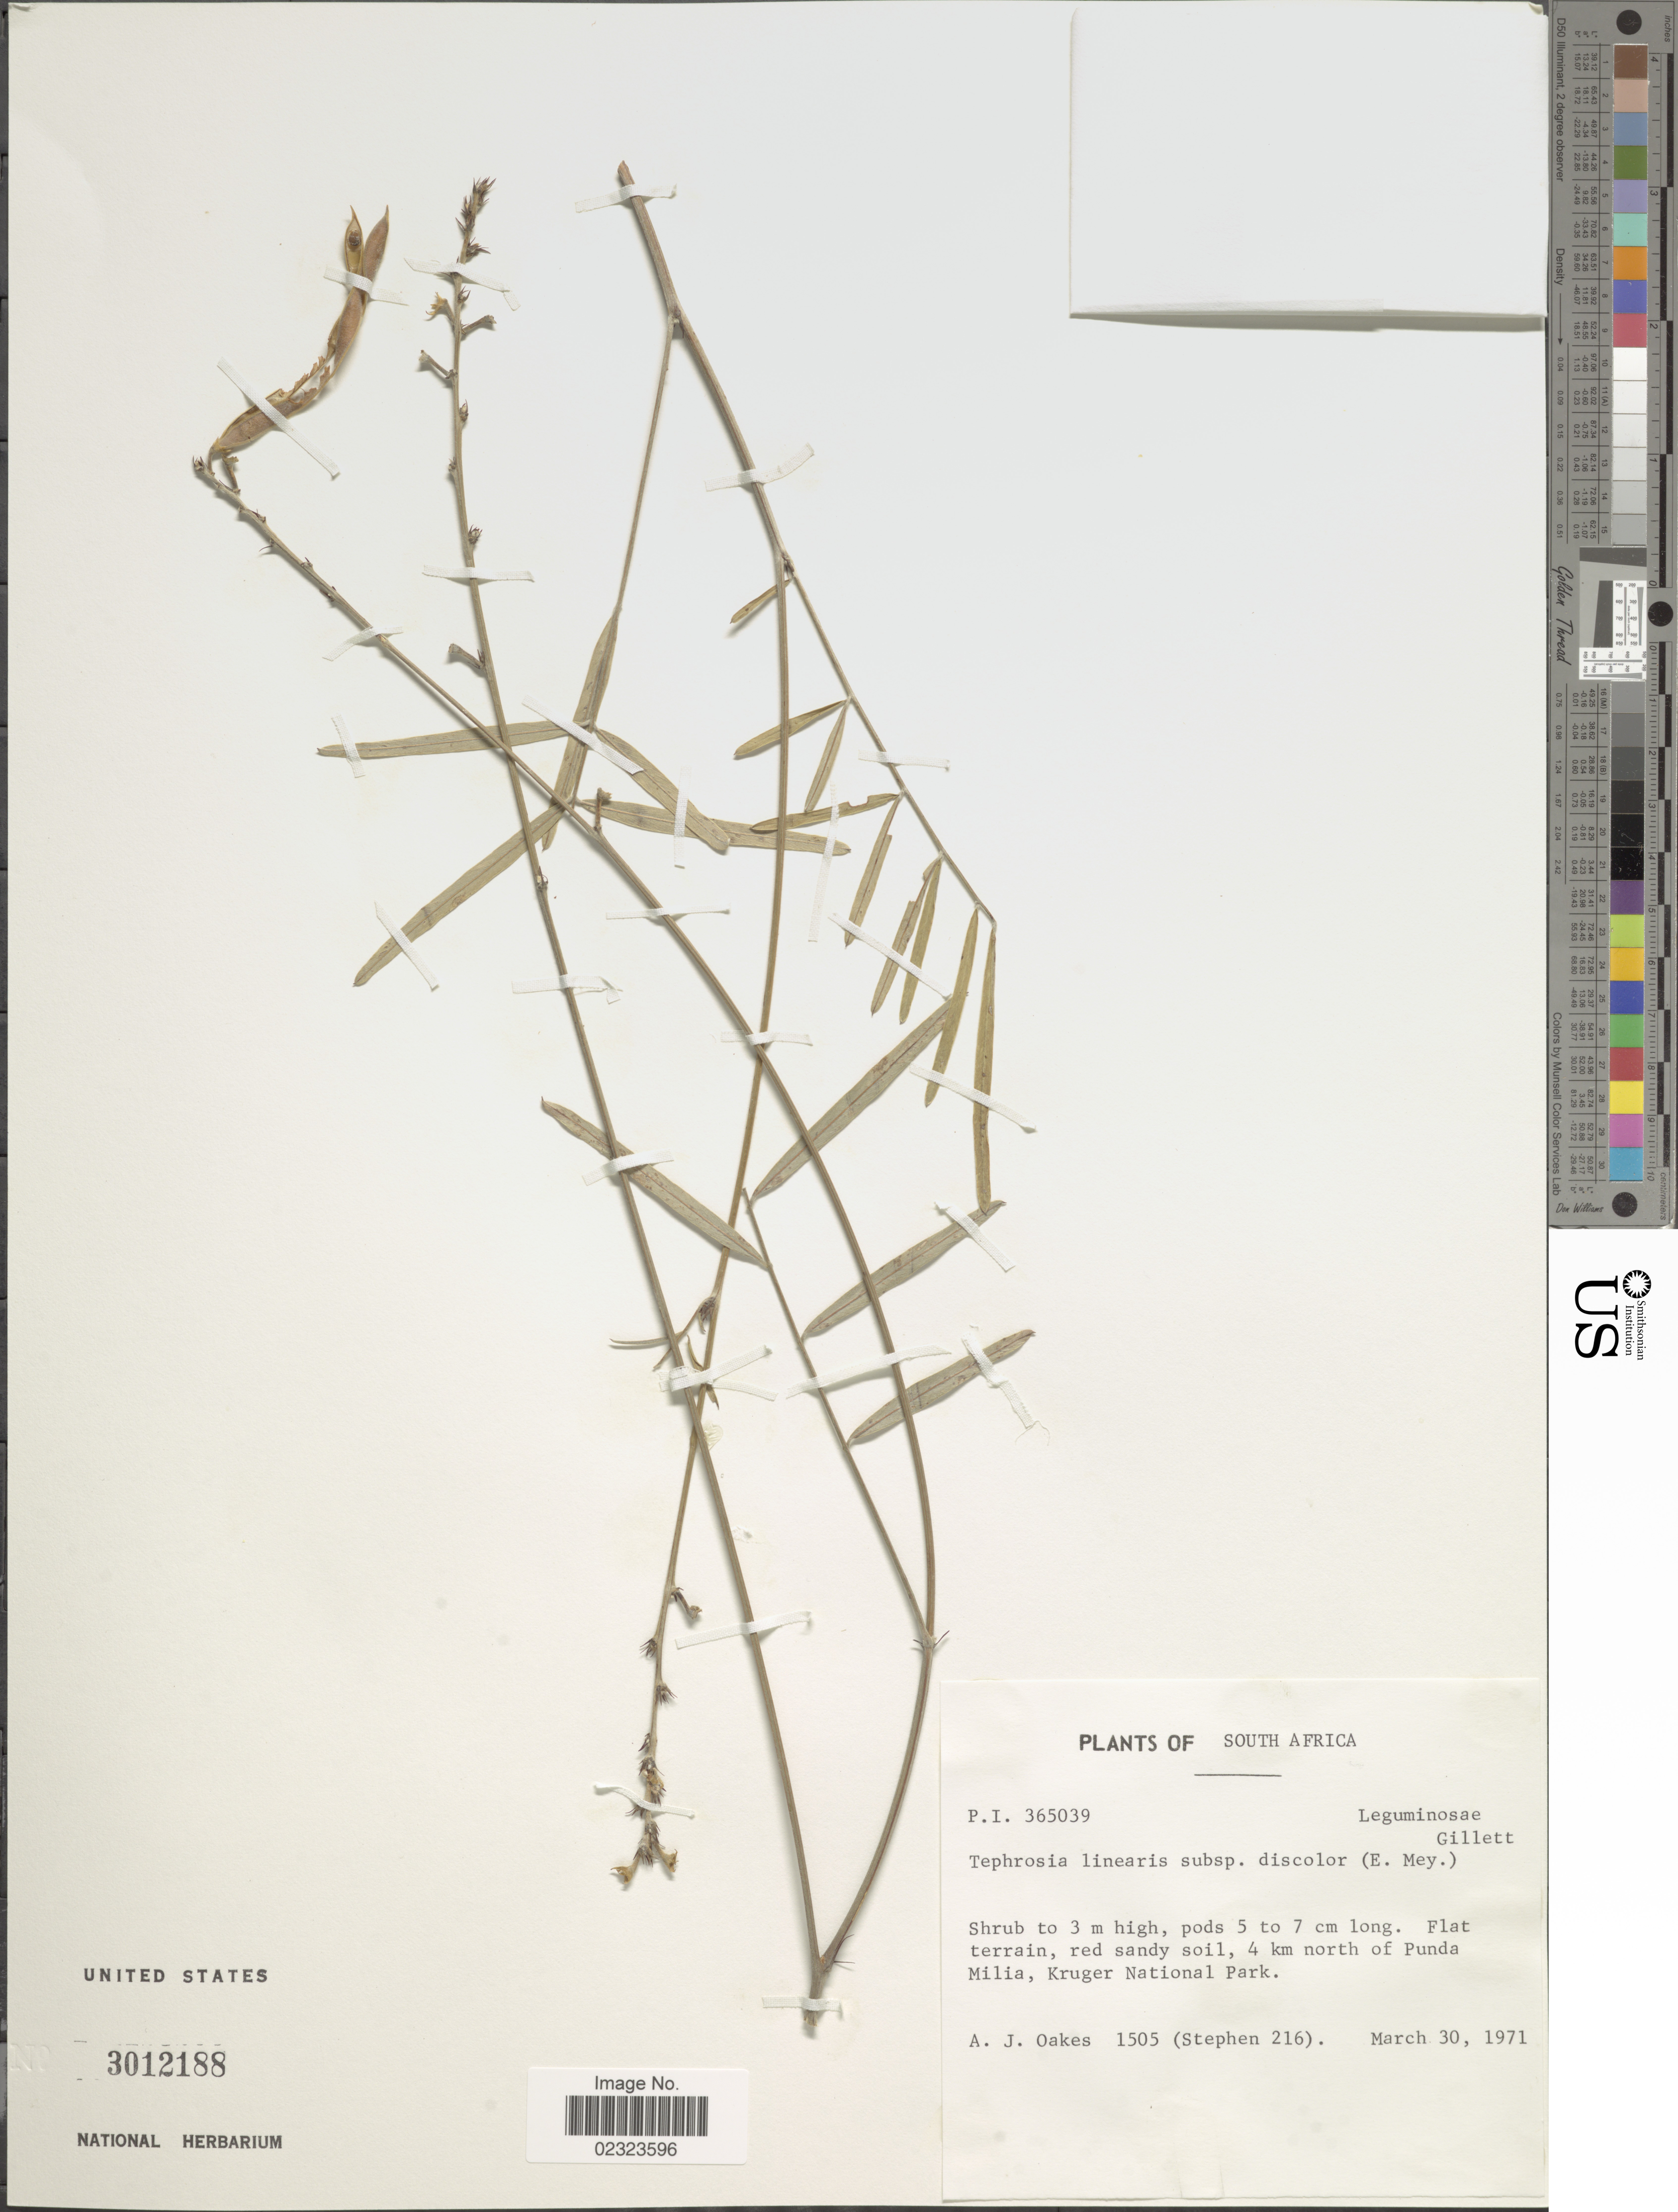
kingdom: Plantae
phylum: Tracheophyta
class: Magnoliopsida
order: Fabales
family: Fabaceae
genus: Tephrosia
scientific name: Tephrosia linearis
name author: (Willd.) Pers.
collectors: A. Oakes & -. Stephens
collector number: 1505/216?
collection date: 1971-03-30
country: South Africa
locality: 4 km north of Punda Milia, Kruger National Park.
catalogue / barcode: US 3012188